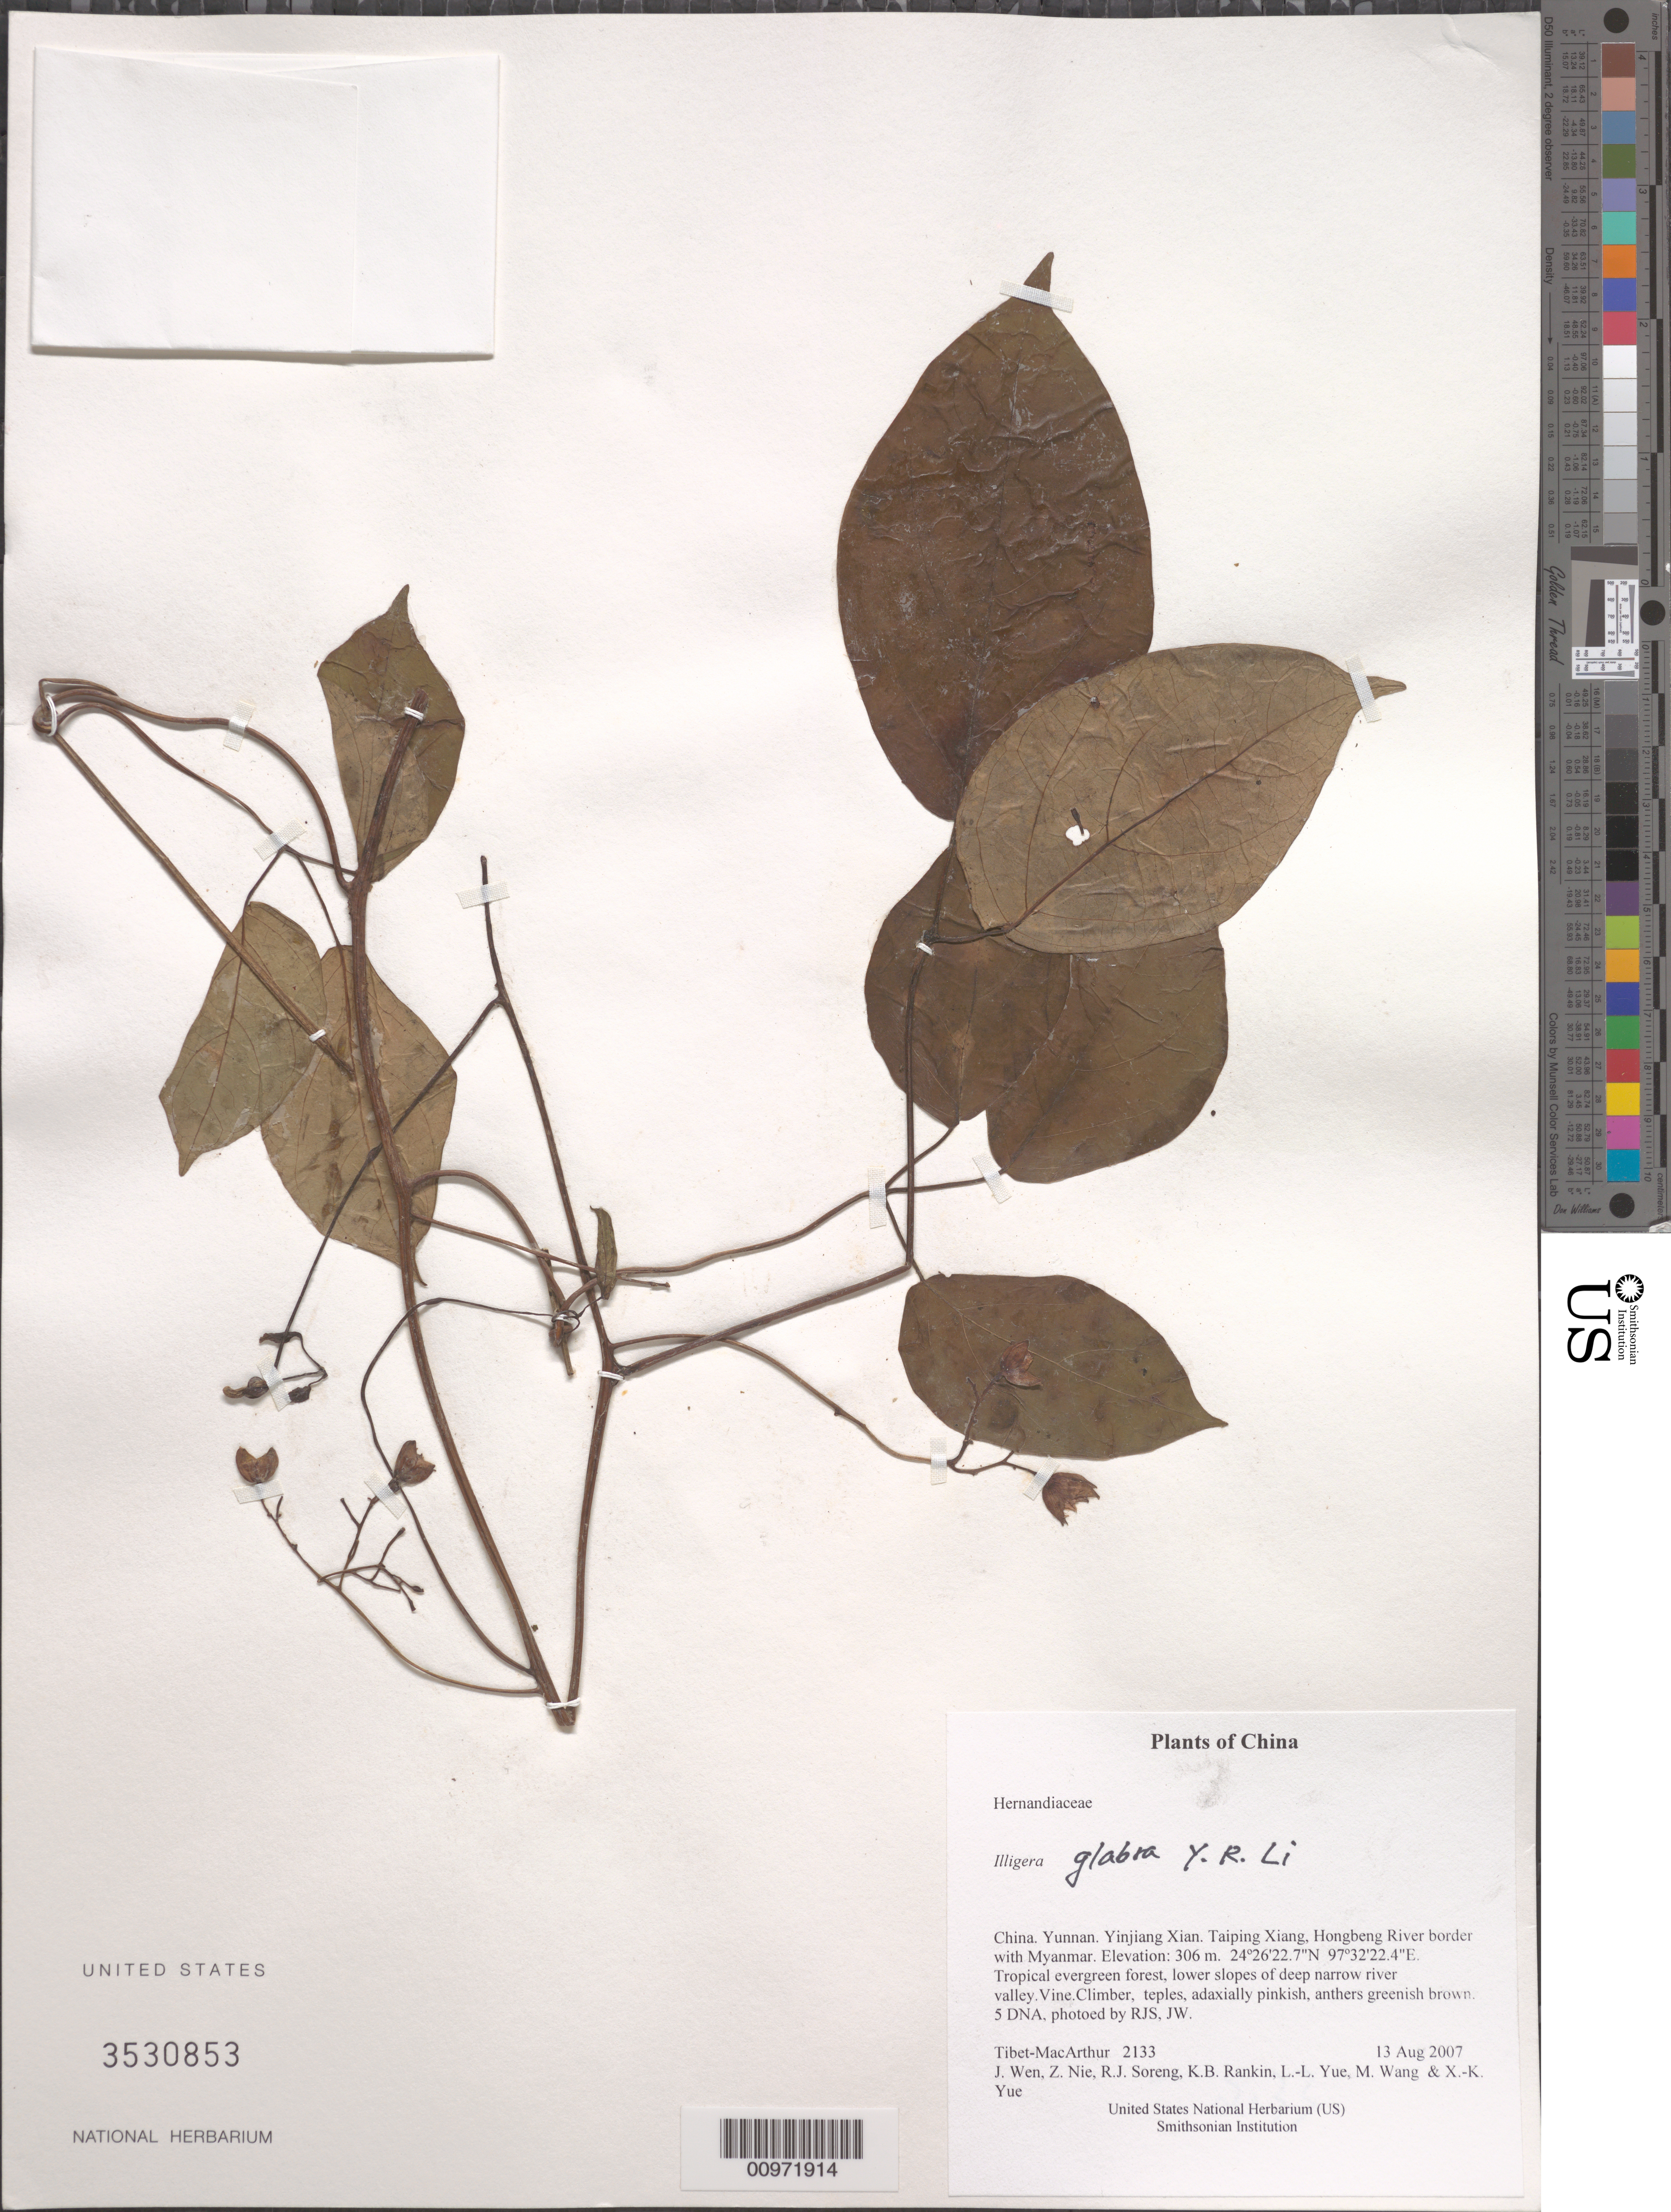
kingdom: Plantae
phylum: Tracheophyta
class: Magnoliopsida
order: Laurales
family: Hernandiaceae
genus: Illigera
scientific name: Illigera sp.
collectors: Tibet-MacArthur, J. Wen, Z. Nie, R. J. Soreng, K. Rankin, L. Yue, M. Wang & X. Yue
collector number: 2133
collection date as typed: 13 Aug 2007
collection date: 2007-08-13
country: China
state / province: Yunnan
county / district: Yinjiang Xian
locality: Taiping Xiang, Hongbeng River border with Myanmar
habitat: Tropical evergreen forest, lower slopes of deep narrow river valley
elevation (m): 306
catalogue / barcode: US 3530853